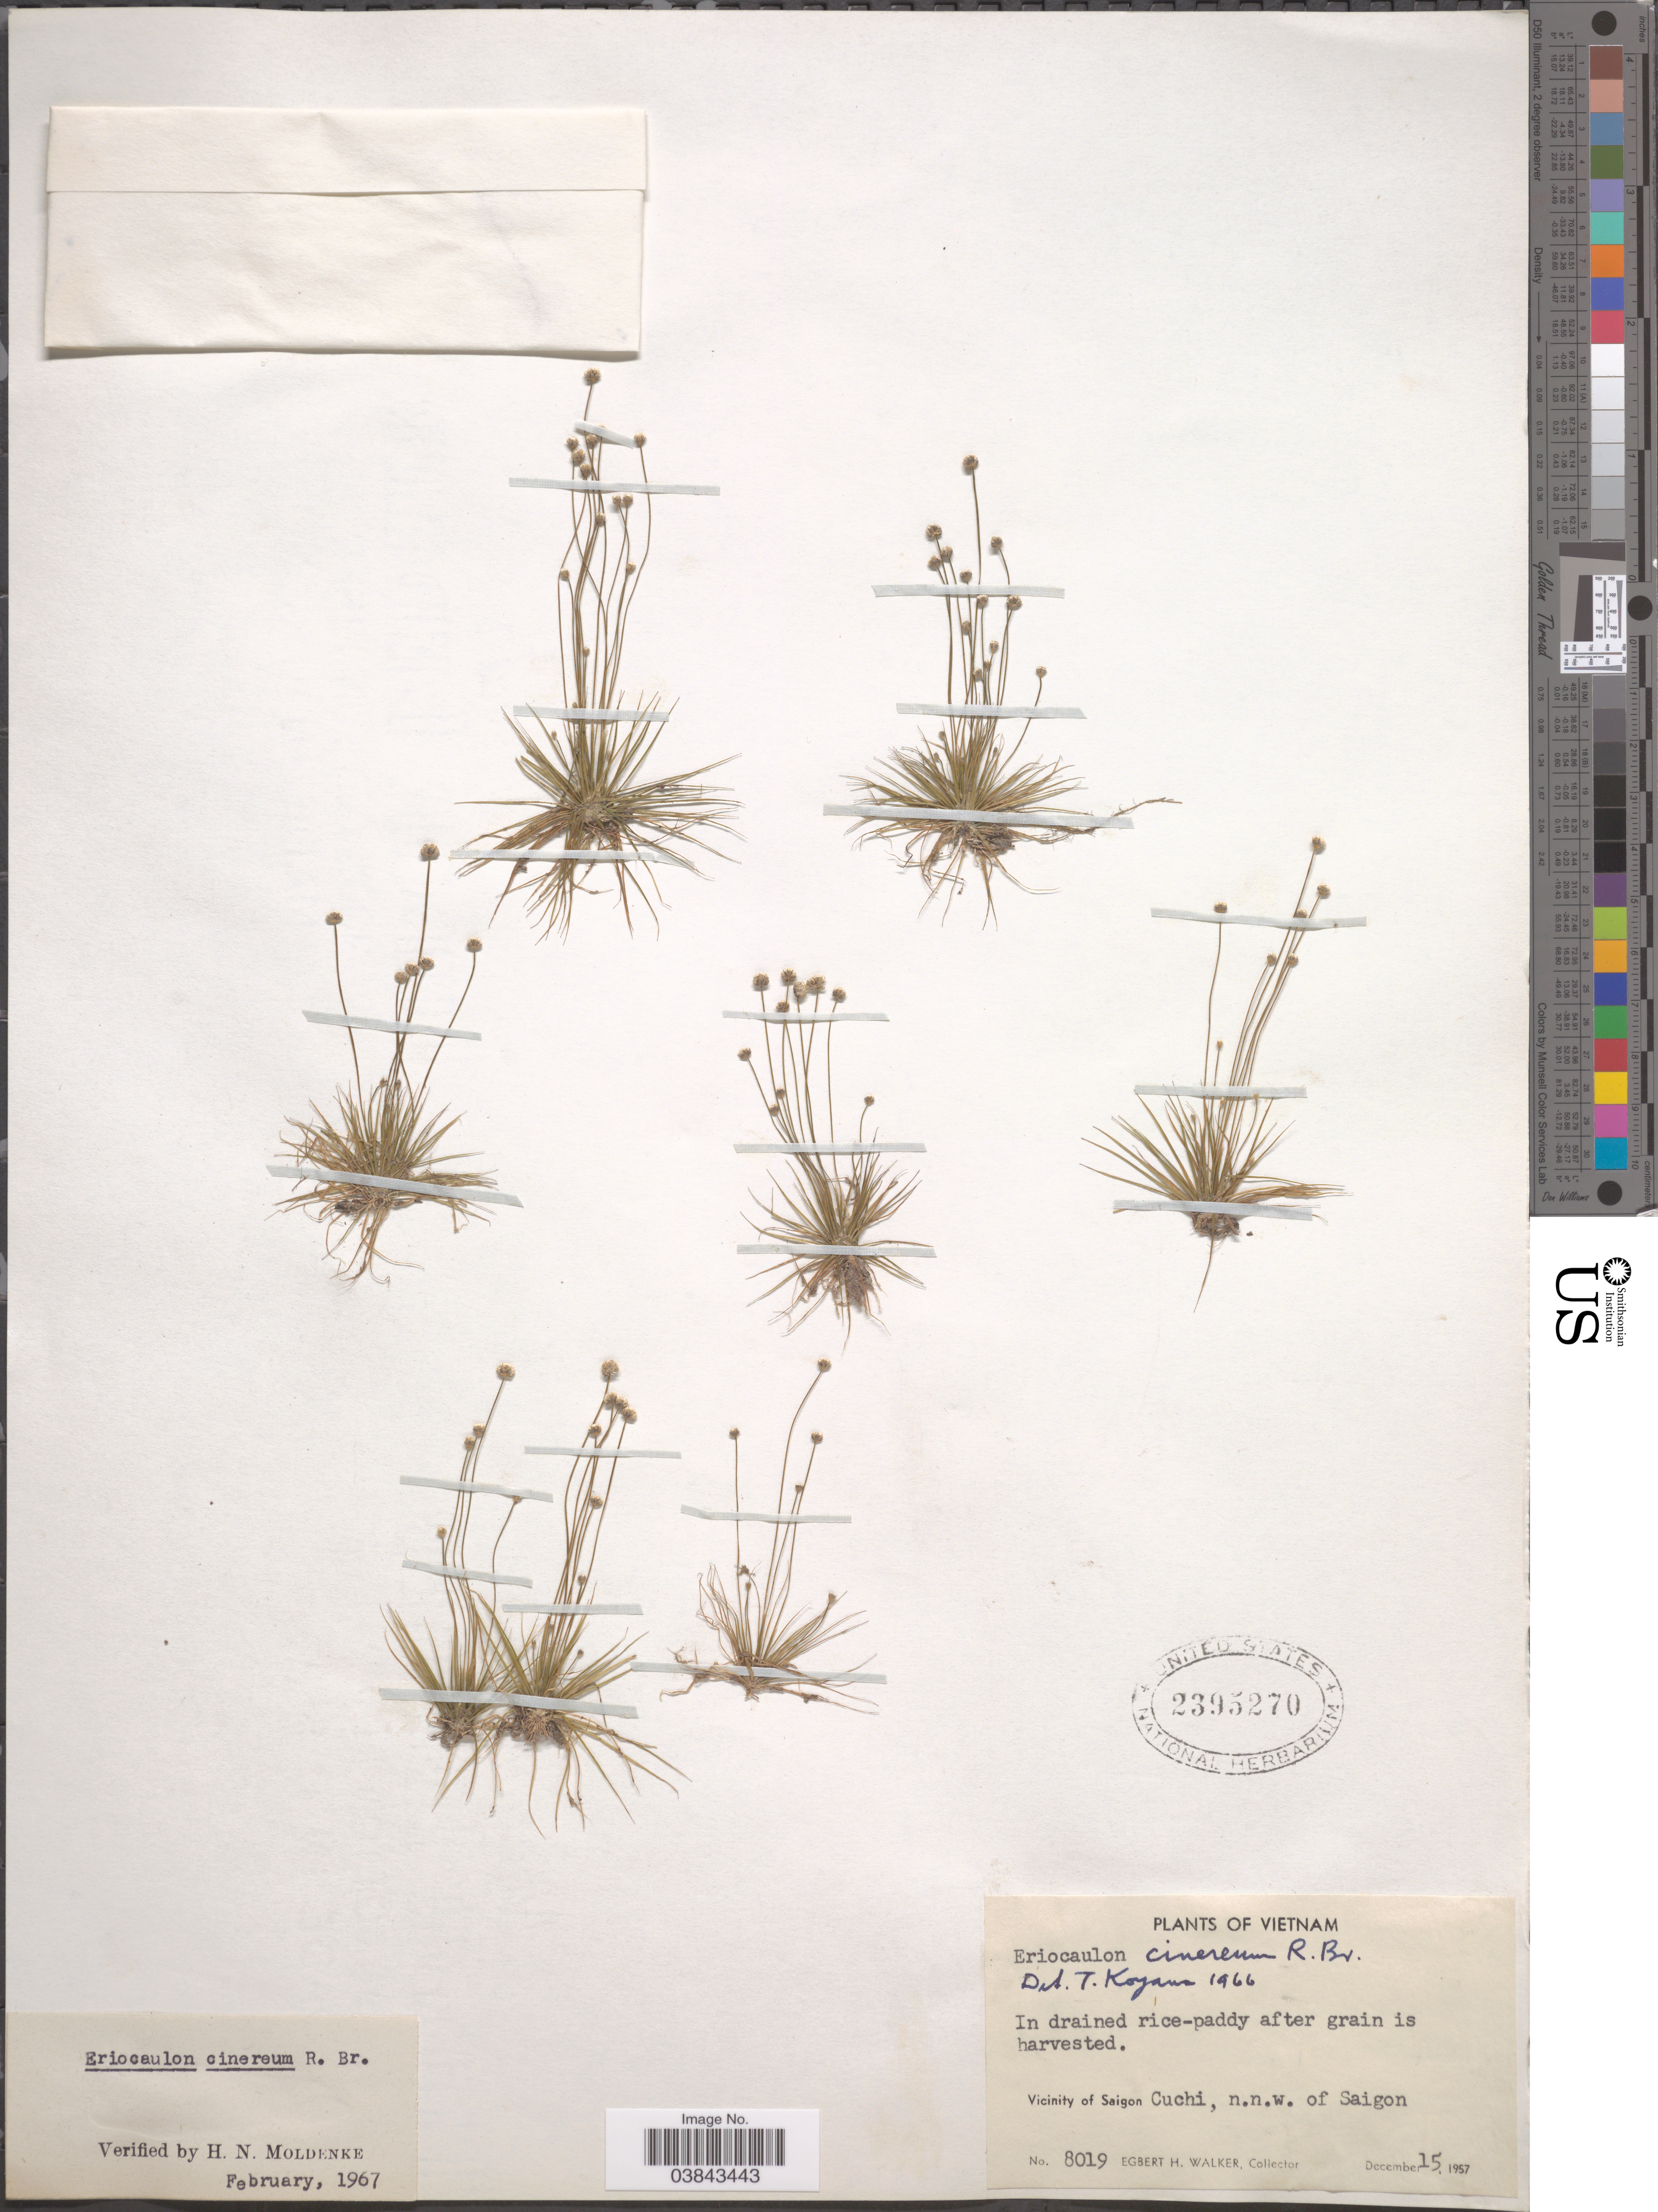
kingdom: Plantae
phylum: Tracheophyta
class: Liliopsida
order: Poales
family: Eriocaulaceae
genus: Eriocaulon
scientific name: Eriocaulon cinereum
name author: R. Br.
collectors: E. H. Walker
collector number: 8019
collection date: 1957-12-15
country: Vietnam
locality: Vicinity of Saigon Cuchi, n.n.w. of Saigon.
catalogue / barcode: US 2395270